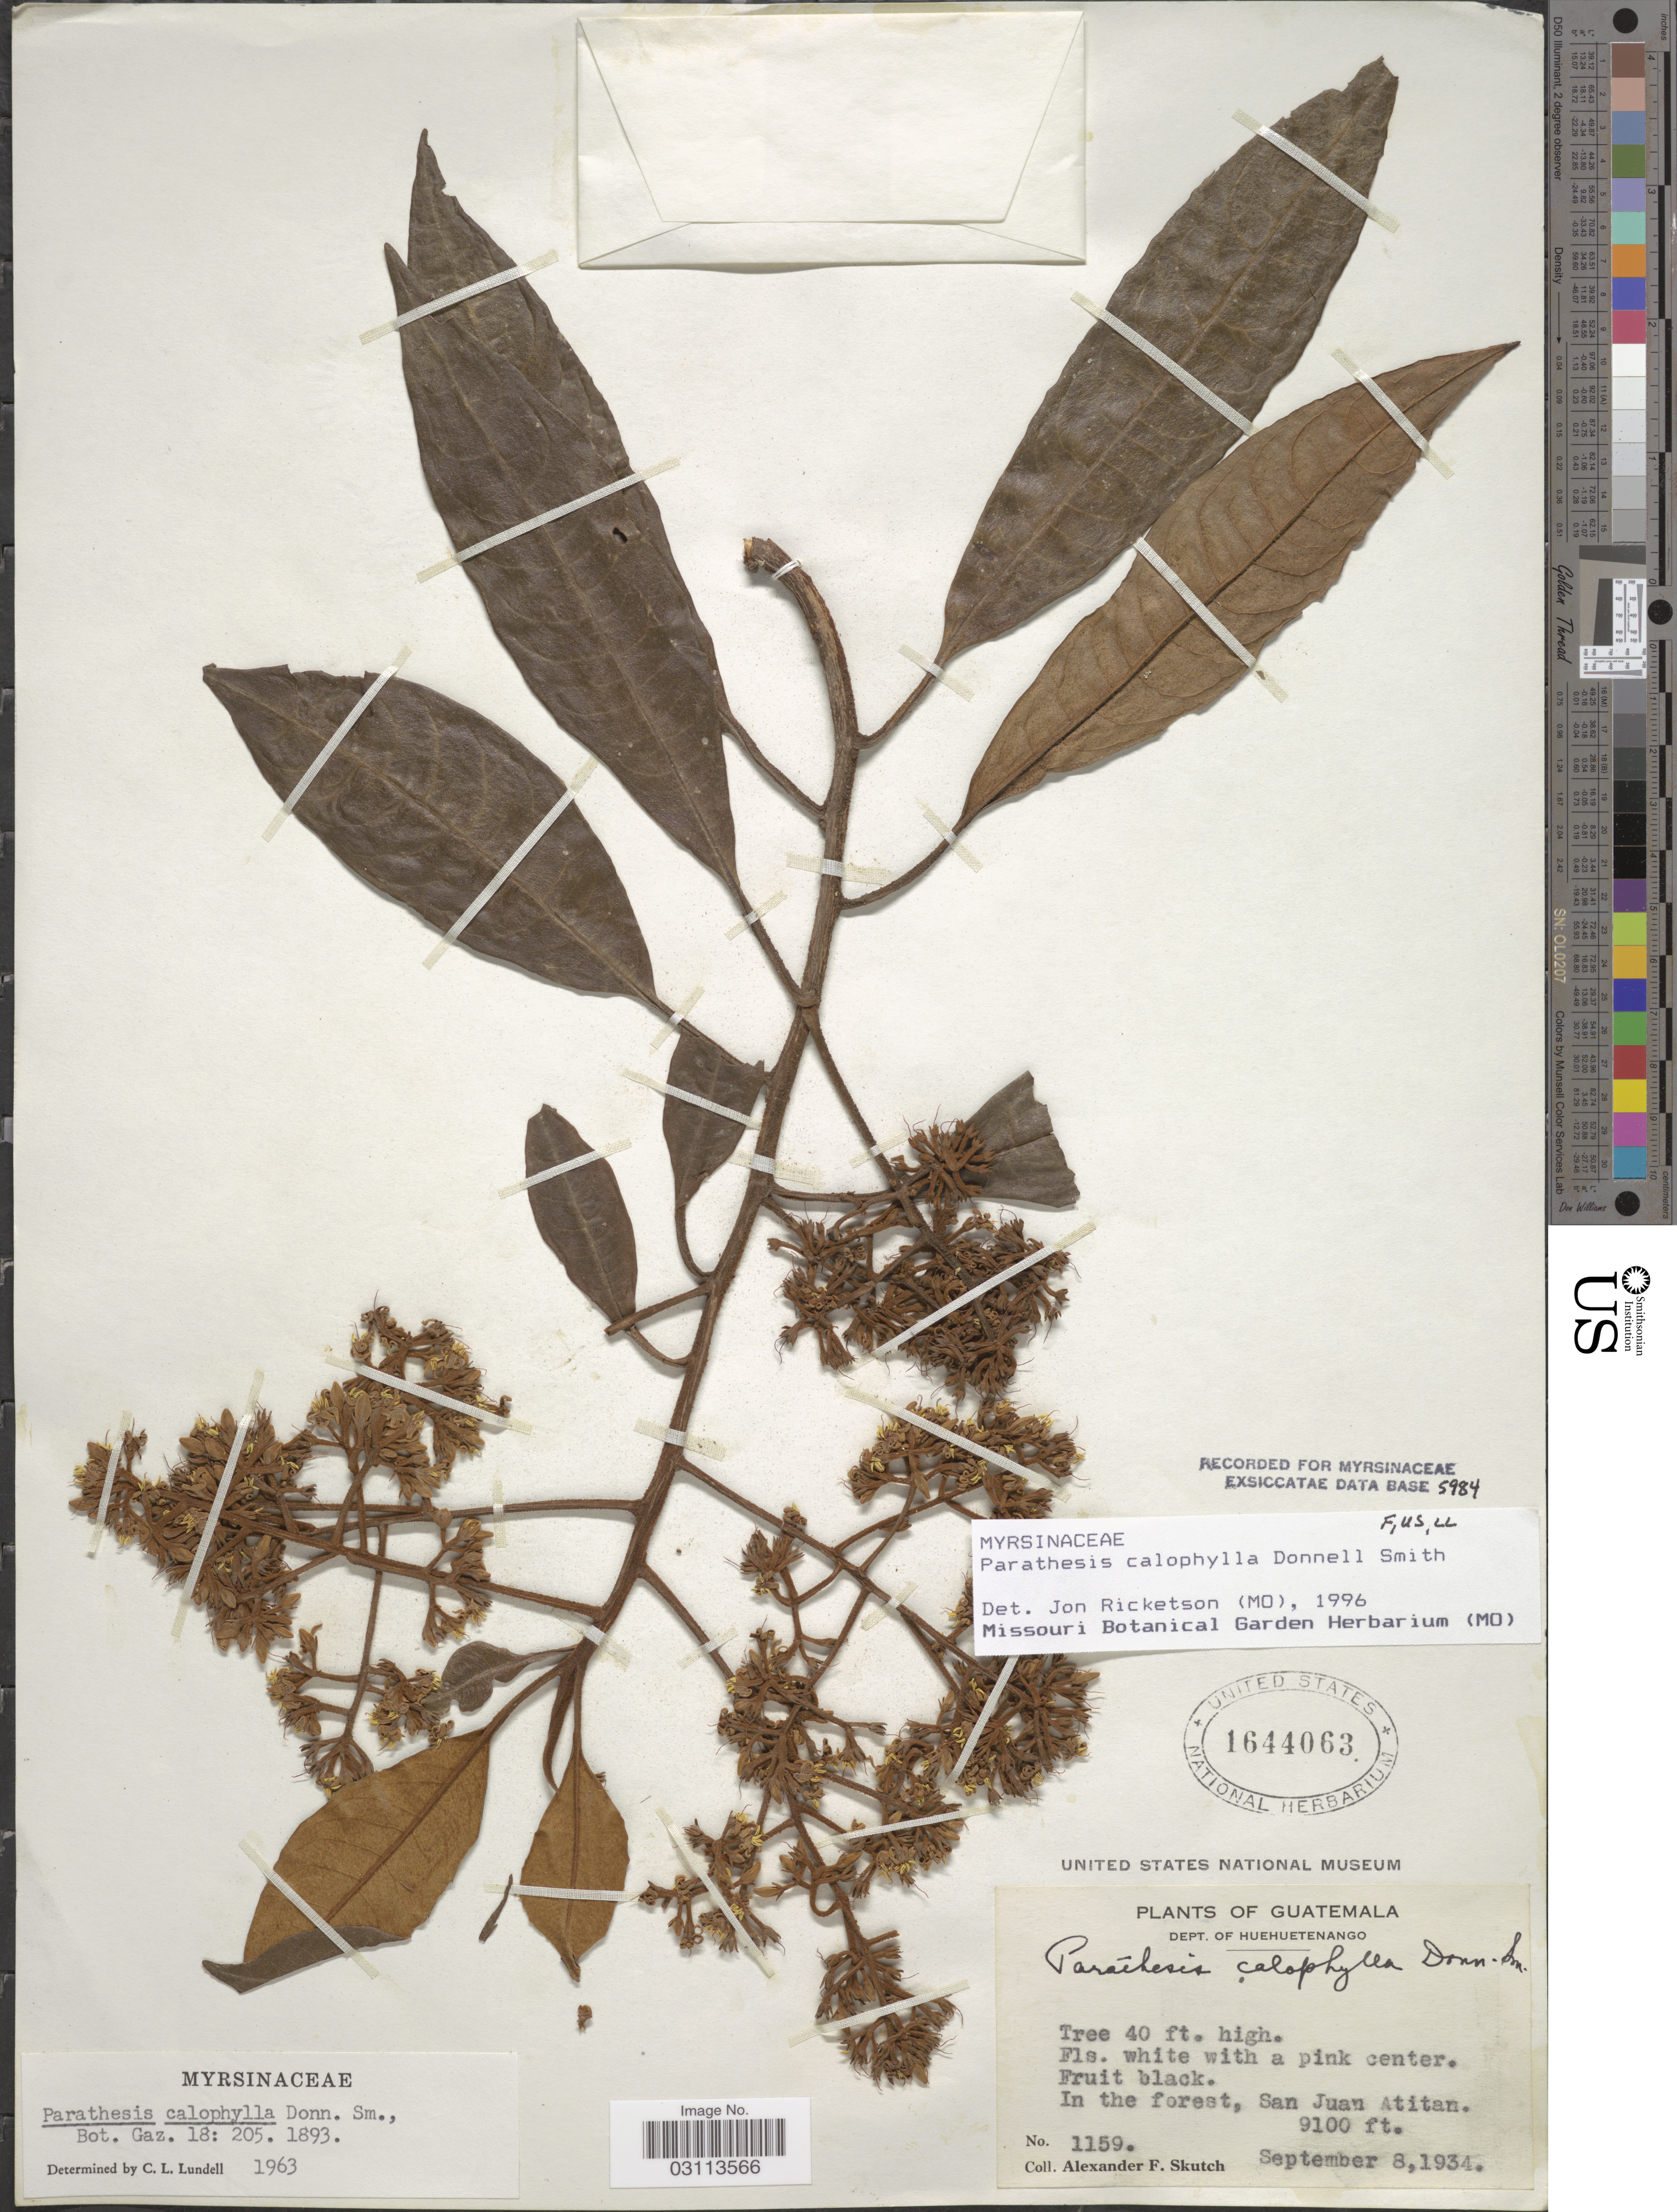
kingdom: Plantae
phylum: Tracheophyta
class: Magnoliopsida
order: Ericales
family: Primulaceae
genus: Parathesis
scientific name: Parathesis calophylla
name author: Donn. Sm.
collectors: A. F. Skutch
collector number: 1159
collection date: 1934-09-08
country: Guatemala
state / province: Huehuetenango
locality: Dept. of Huehuetenango. San Juan Atitan.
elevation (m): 2774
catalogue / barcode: US 1644063